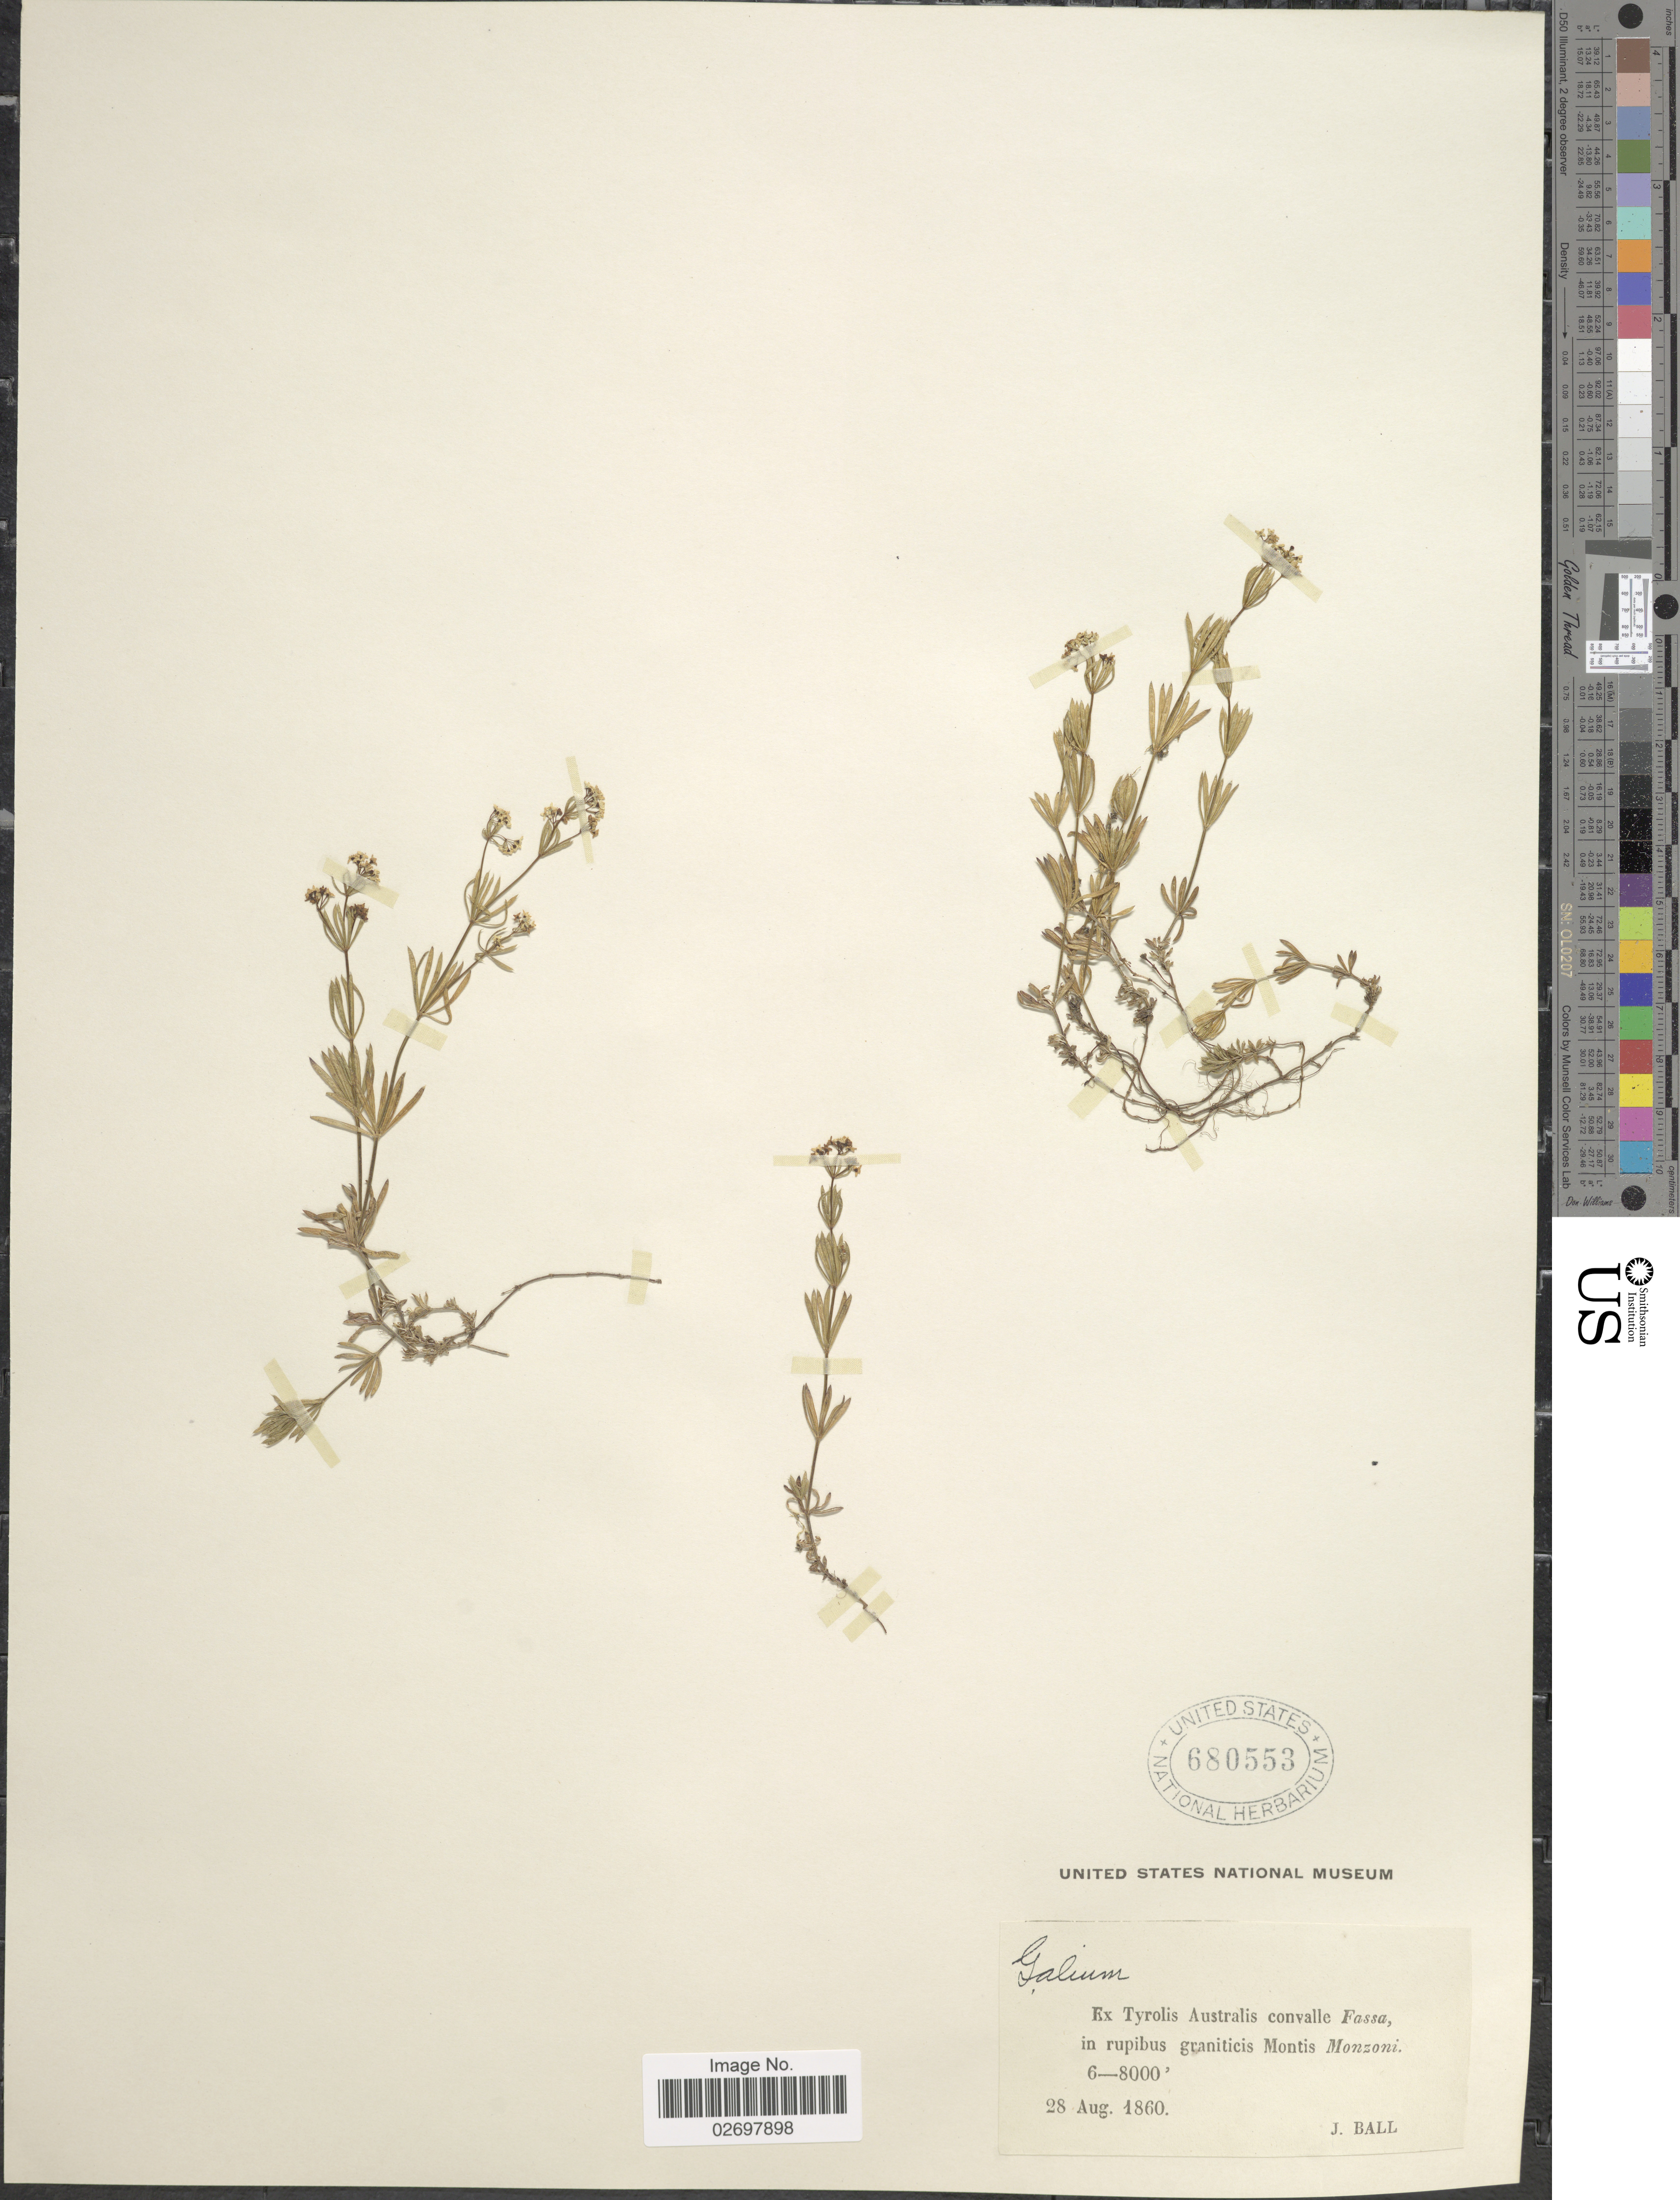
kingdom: Plantae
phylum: Tracheophyta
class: Magnoliopsida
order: Gentianales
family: Rubiaceae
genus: Galium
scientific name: Galium sp.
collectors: J. Ball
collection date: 1860-08-28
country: Austria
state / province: Tirol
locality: ExTyrolis Australis convalle Fassa in rupibus granitici Montis Monzoni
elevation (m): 1829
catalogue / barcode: US 680553